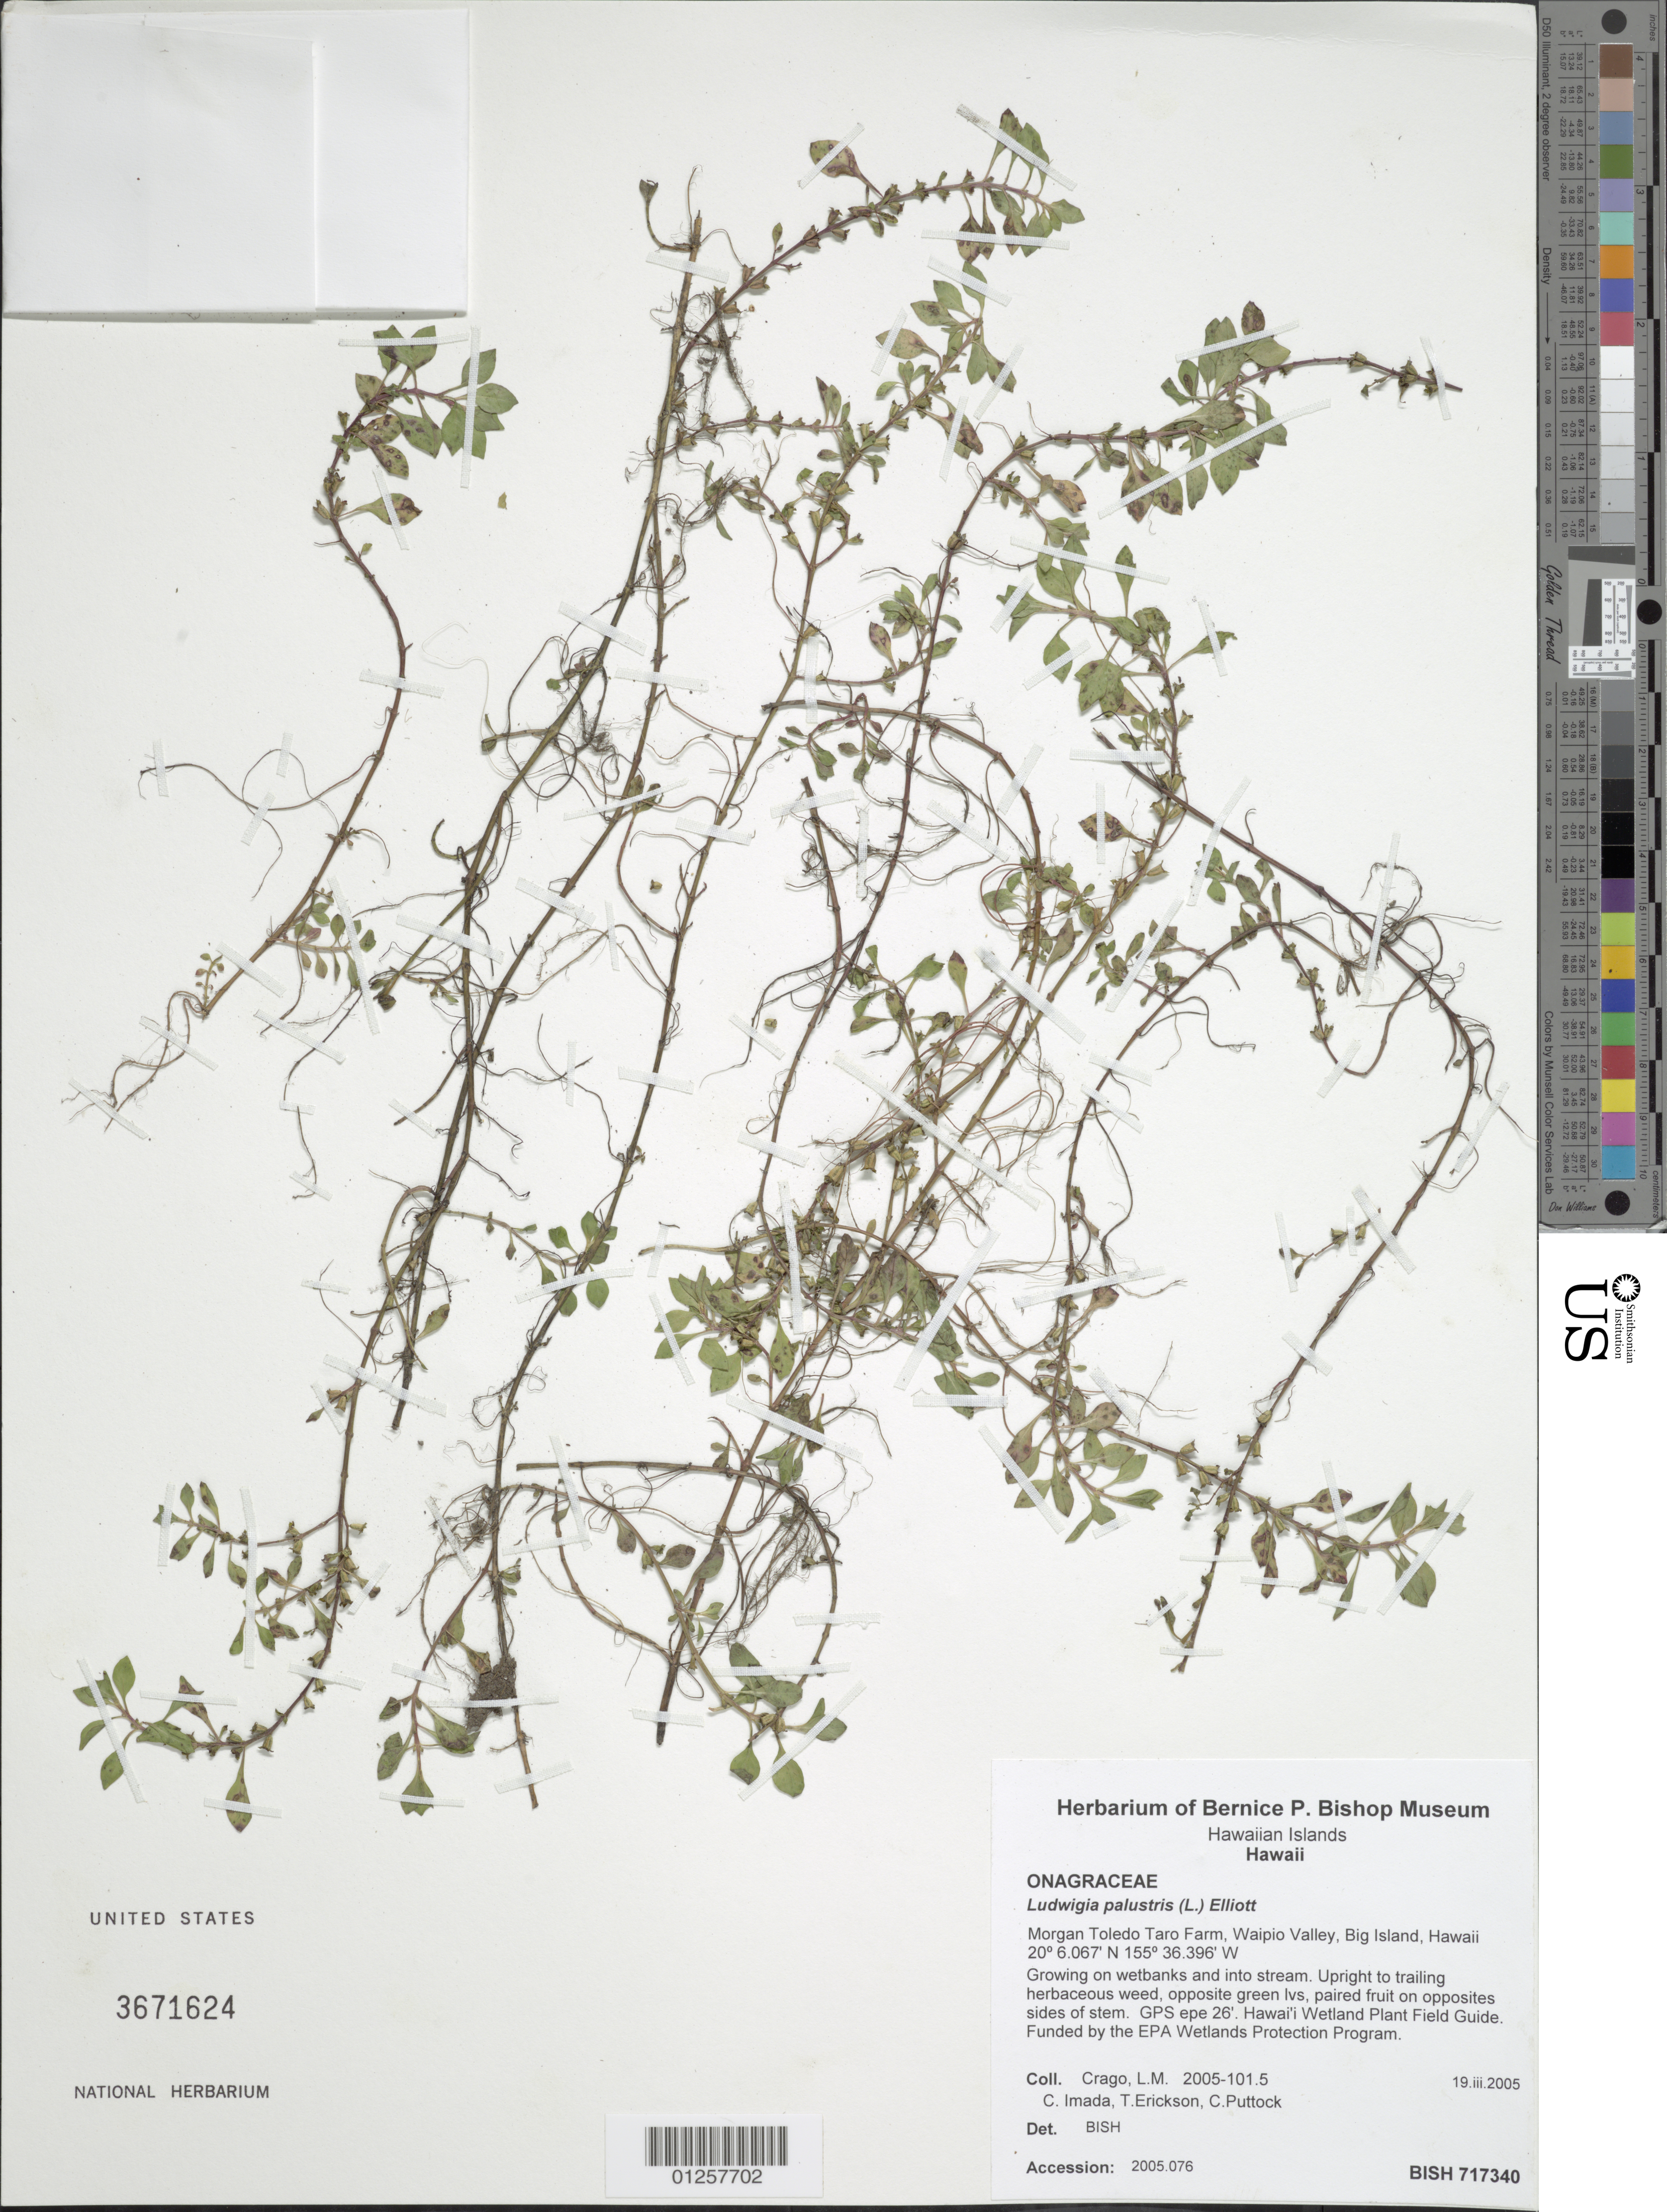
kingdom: Plantae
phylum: Tracheophyta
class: Magnoliopsida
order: Myrtales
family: Onagraceae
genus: Ludwigia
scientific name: Ludwigia palustris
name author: (L.) Elliott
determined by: BISH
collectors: L. Crago, C. Imada, T. Erickson & C. Puttock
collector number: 2005-101.5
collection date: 2005-03-19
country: United States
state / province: Hawaii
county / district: Hawaii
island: Hawaii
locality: Morgan Toledo Taro Farm, Waipio Valley, Big Island.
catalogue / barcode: US 3671624